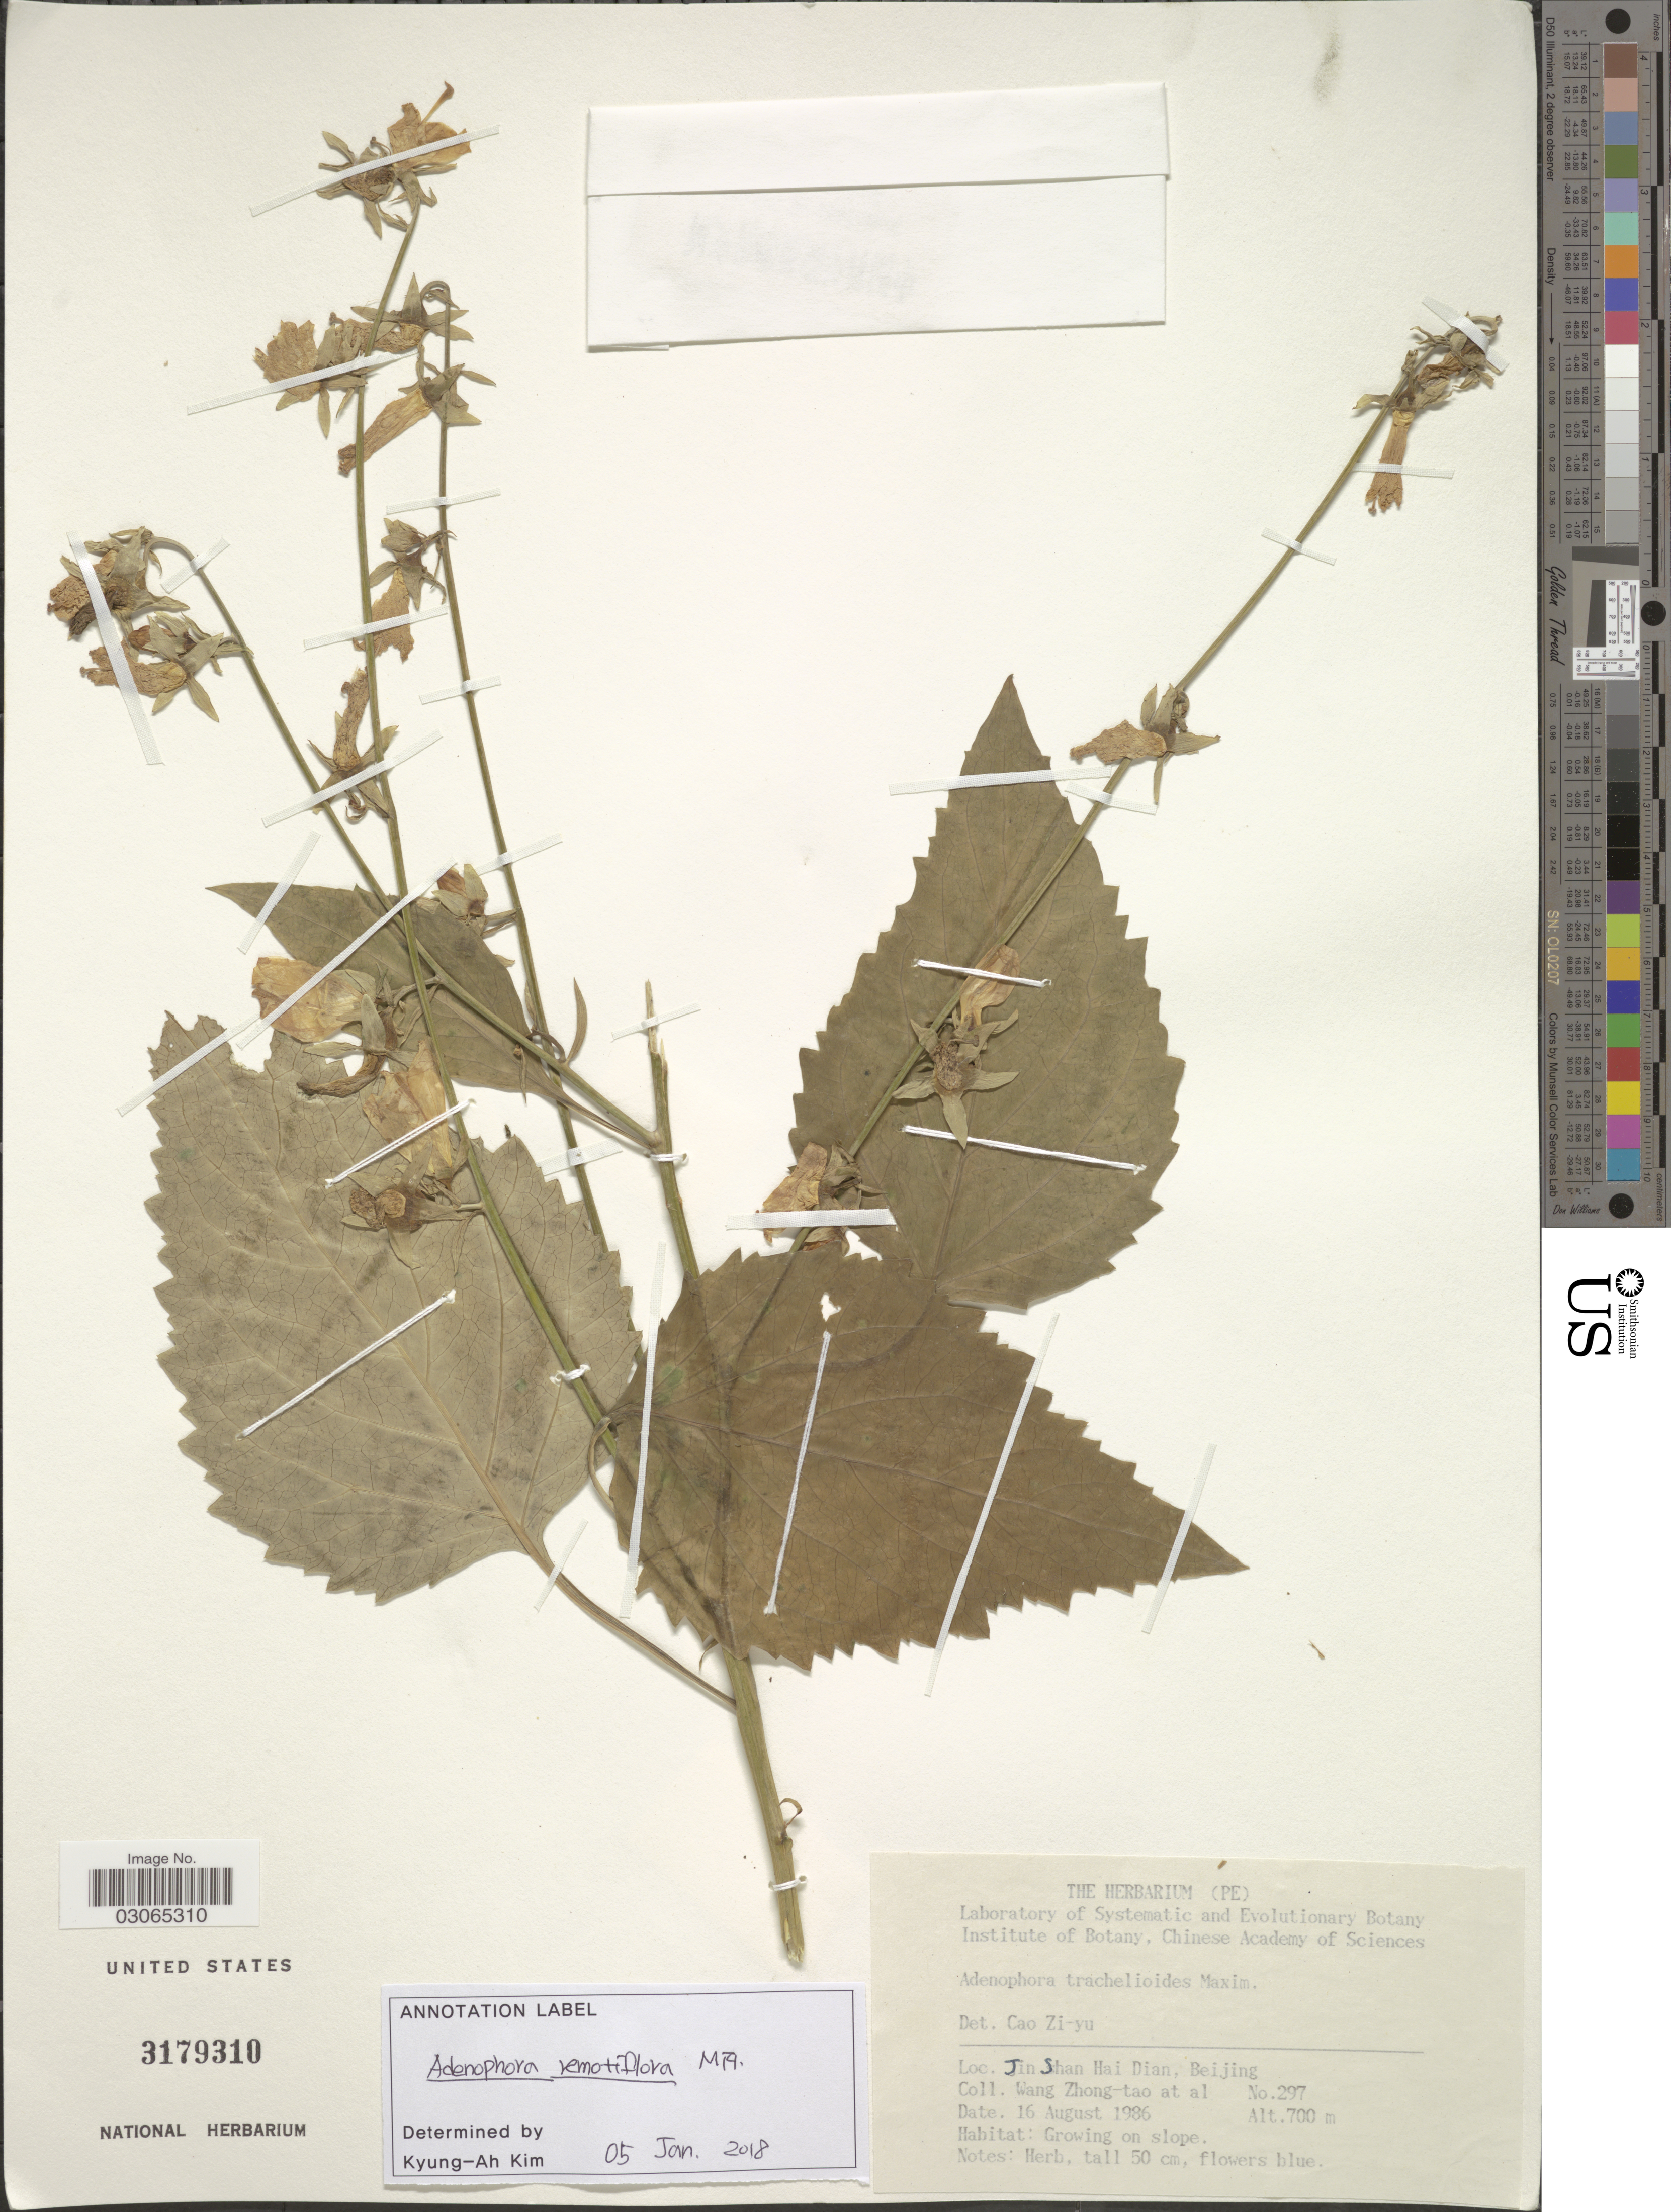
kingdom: Plantae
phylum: Tracheophyta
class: Magnoliopsida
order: Asterales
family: Campanulaceae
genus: Adenophora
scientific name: Adenophora remotiflora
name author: (Siebold & Zucc.) Miq.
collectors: W. Zhong-Tao & At al.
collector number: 297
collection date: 1986-08-16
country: China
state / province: Beijing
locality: Jin Shan Hai Dian, Beijing.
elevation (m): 700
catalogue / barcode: US 3179310